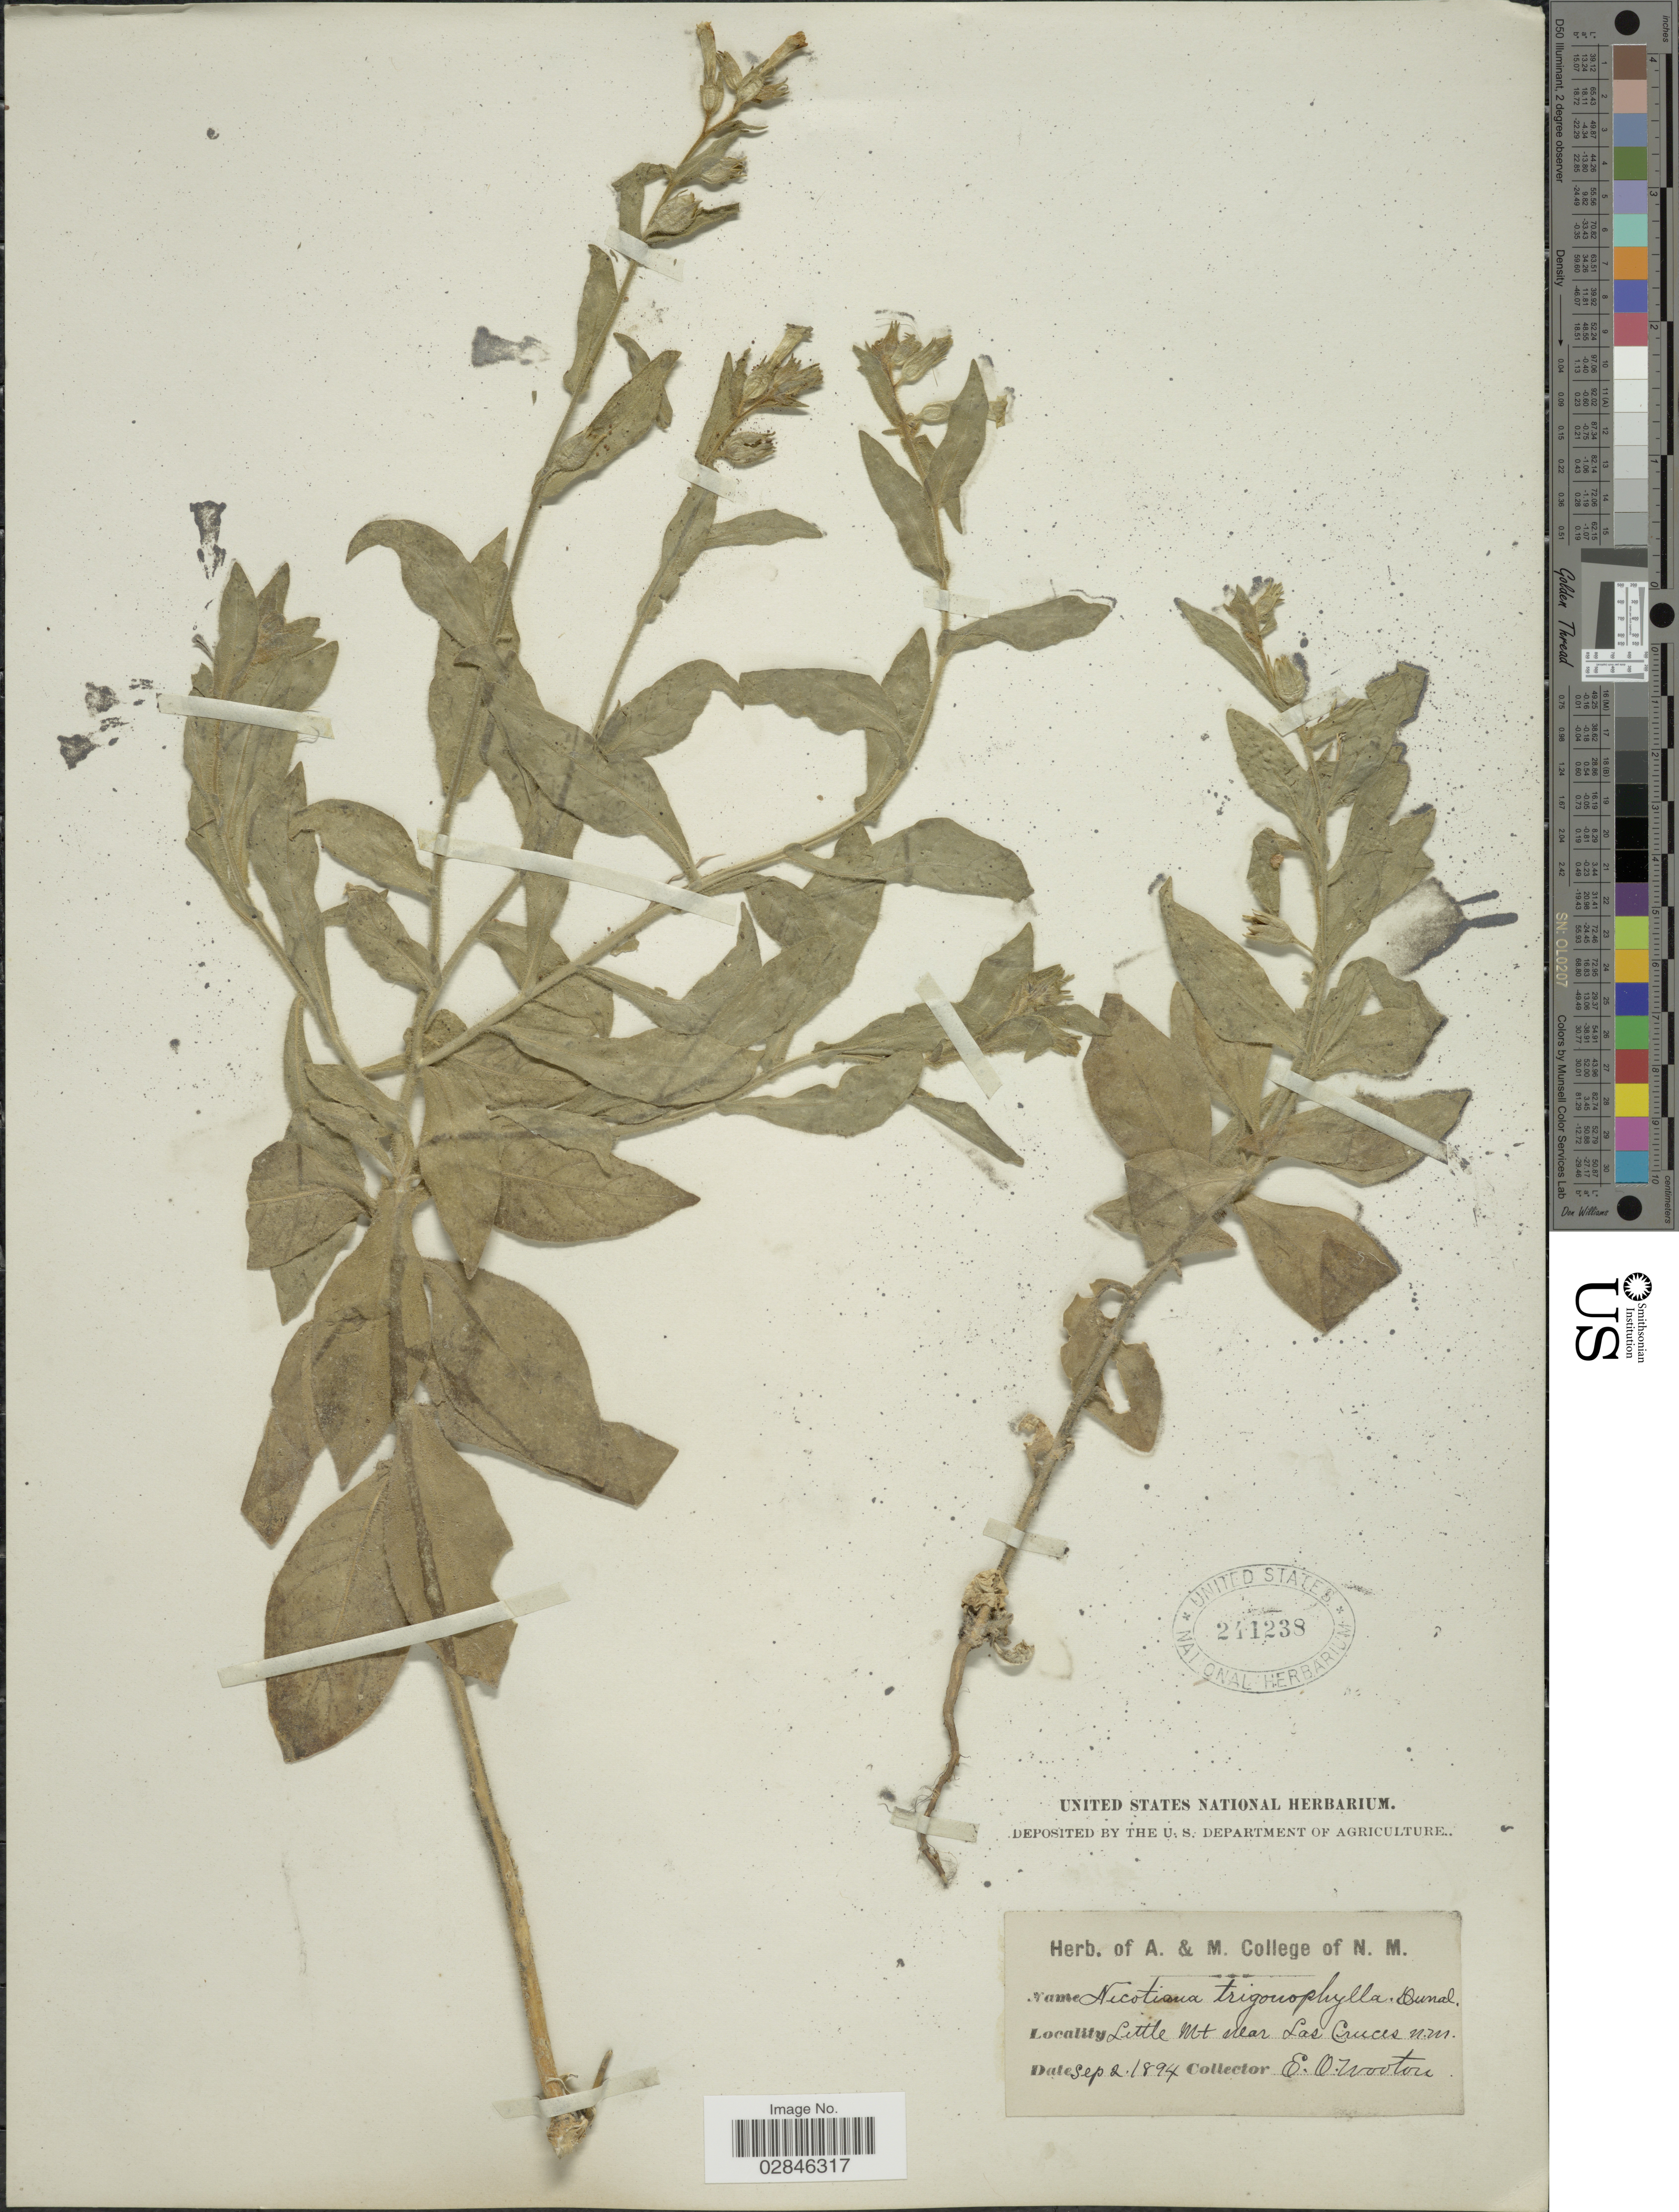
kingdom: Plantae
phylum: Tracheophyta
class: Magnoliopsida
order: Solanales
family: Solanaceae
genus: Nicotiana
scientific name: Nicotiana trigonophylla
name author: Dunal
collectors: E. O. Wooton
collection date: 1894-09-02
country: United States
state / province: New Mexico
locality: Little Mt near Las Cruces N. M.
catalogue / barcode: US 241238